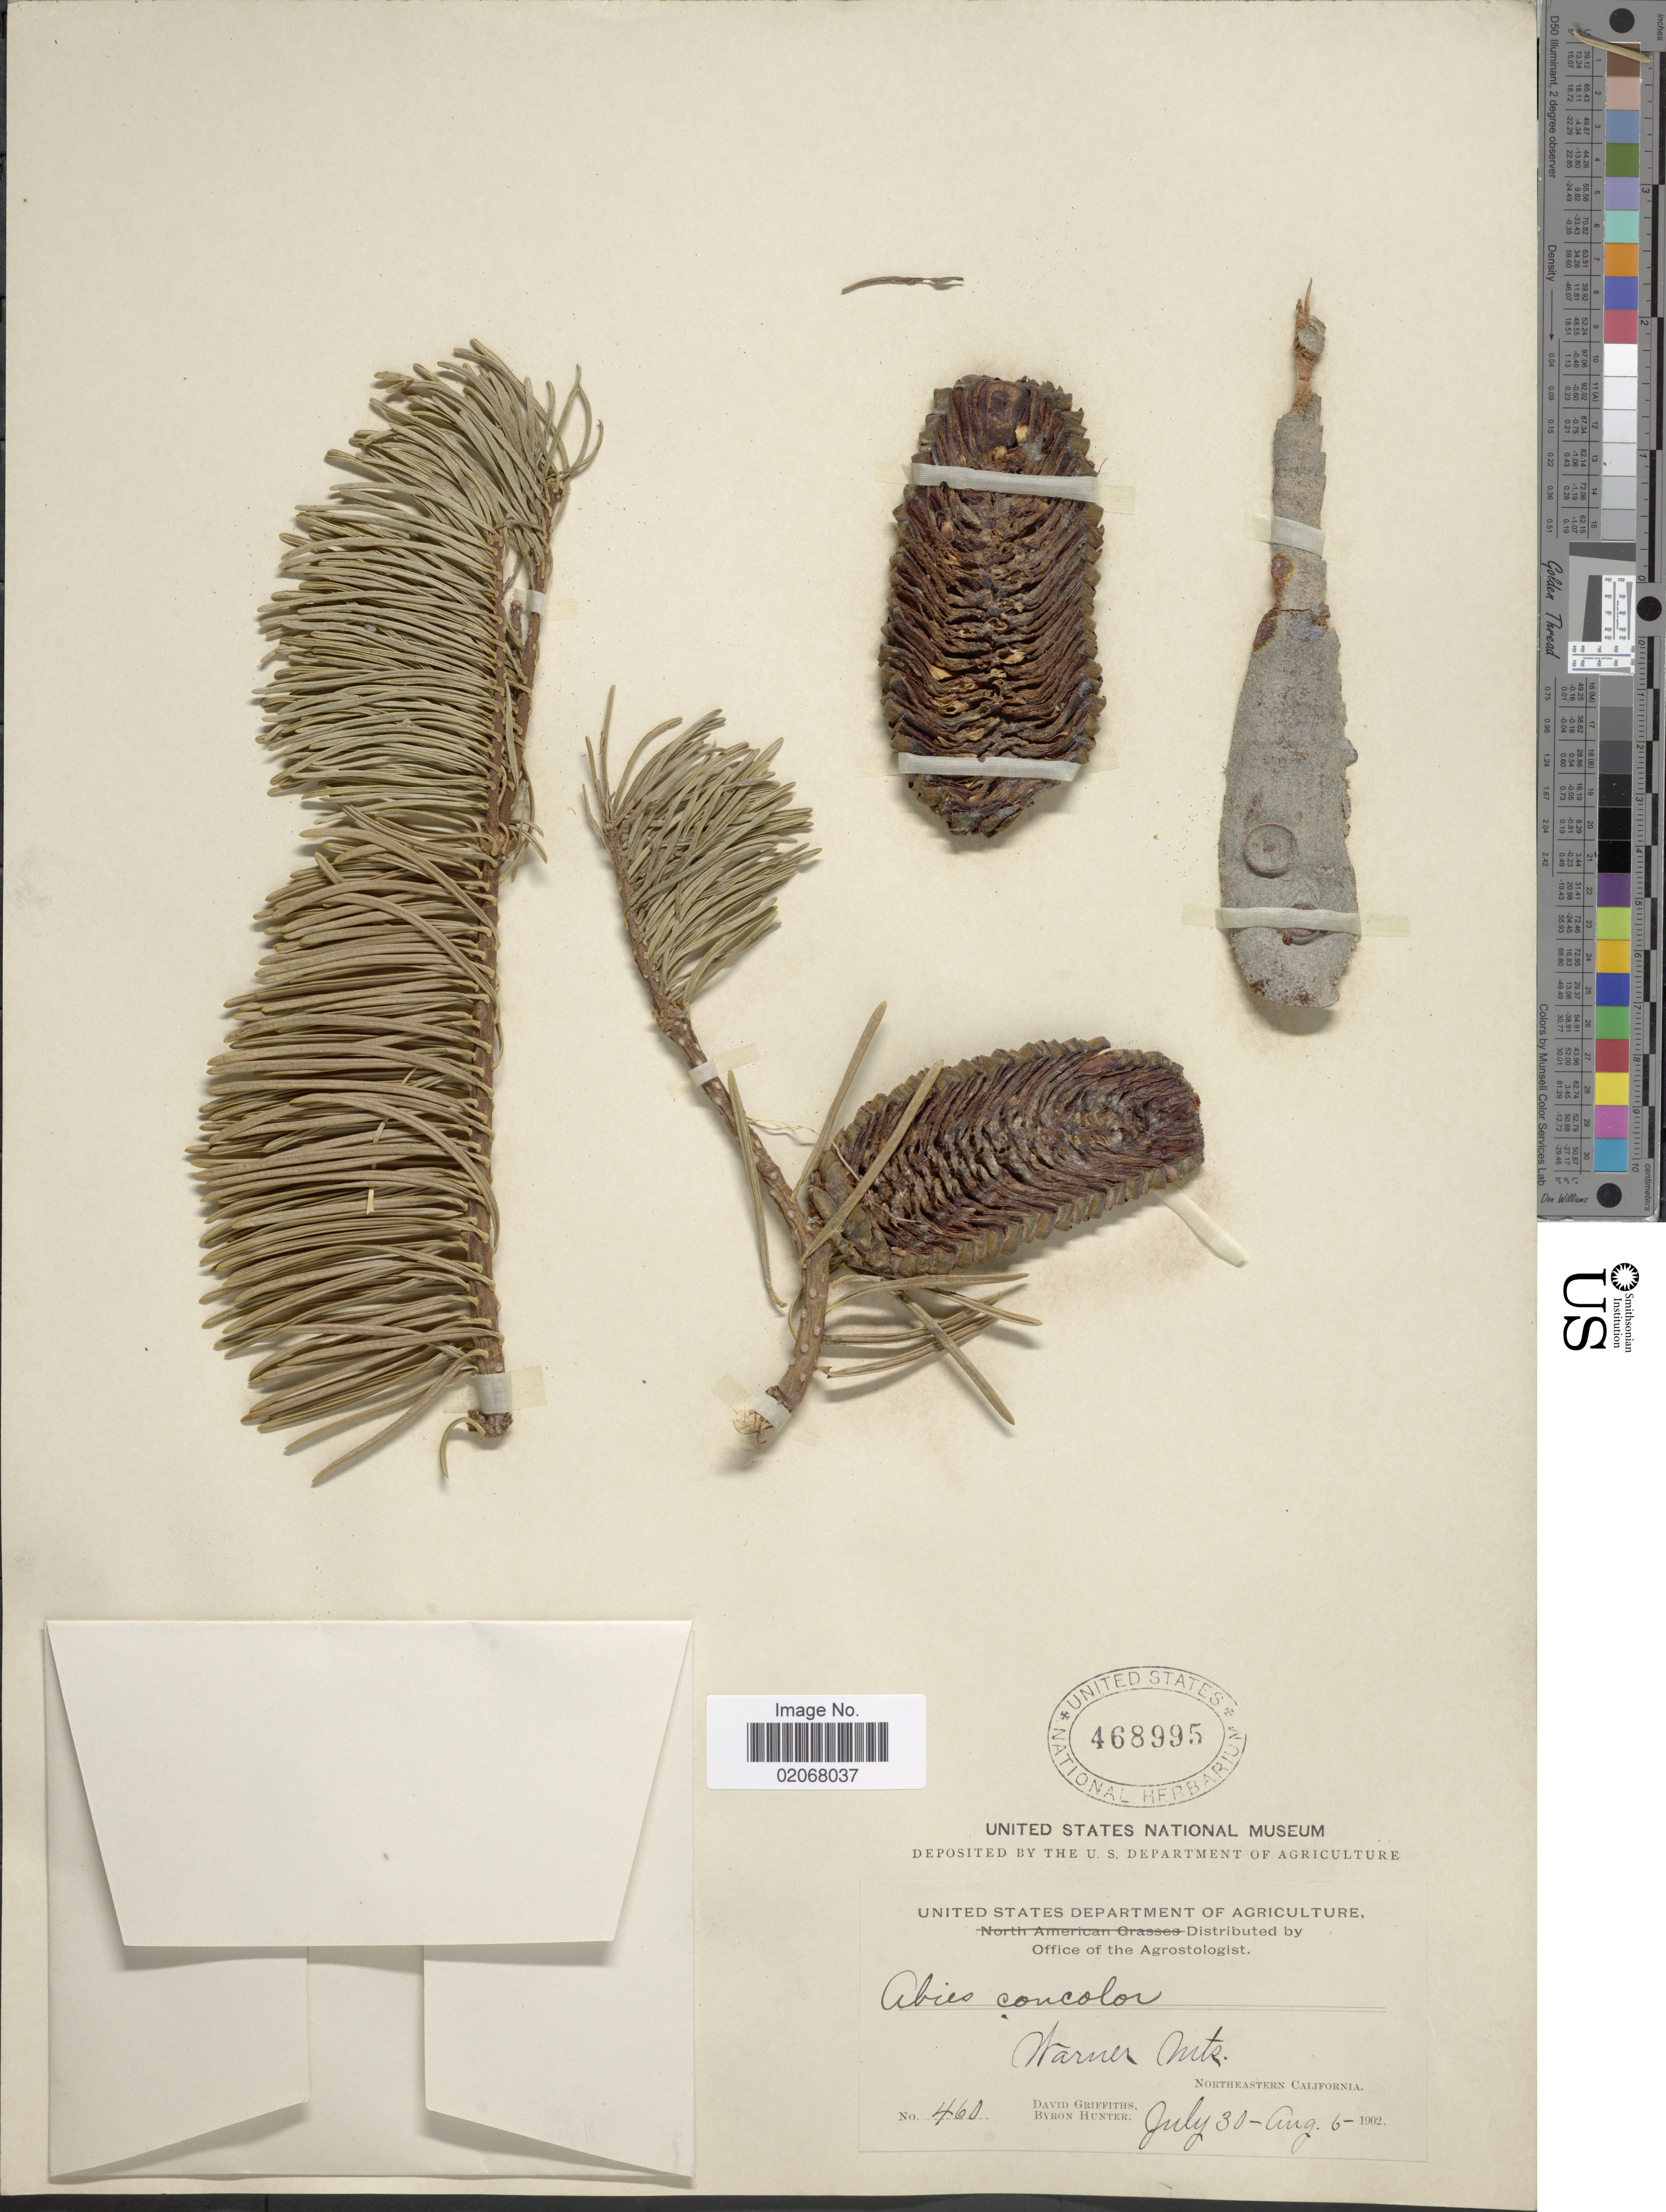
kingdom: Plantae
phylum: Tracheophyta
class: Pinopsida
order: Pinales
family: Pinaceae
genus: Abies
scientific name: Abies concolor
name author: (Gordon & Glend.) Lindl. ex Hildebr.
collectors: D. Griffiths & B. Hunter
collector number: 460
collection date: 1902-07-30/1902-08-06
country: United States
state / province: California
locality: Northeastern California, Warner Mts.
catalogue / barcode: US 468995